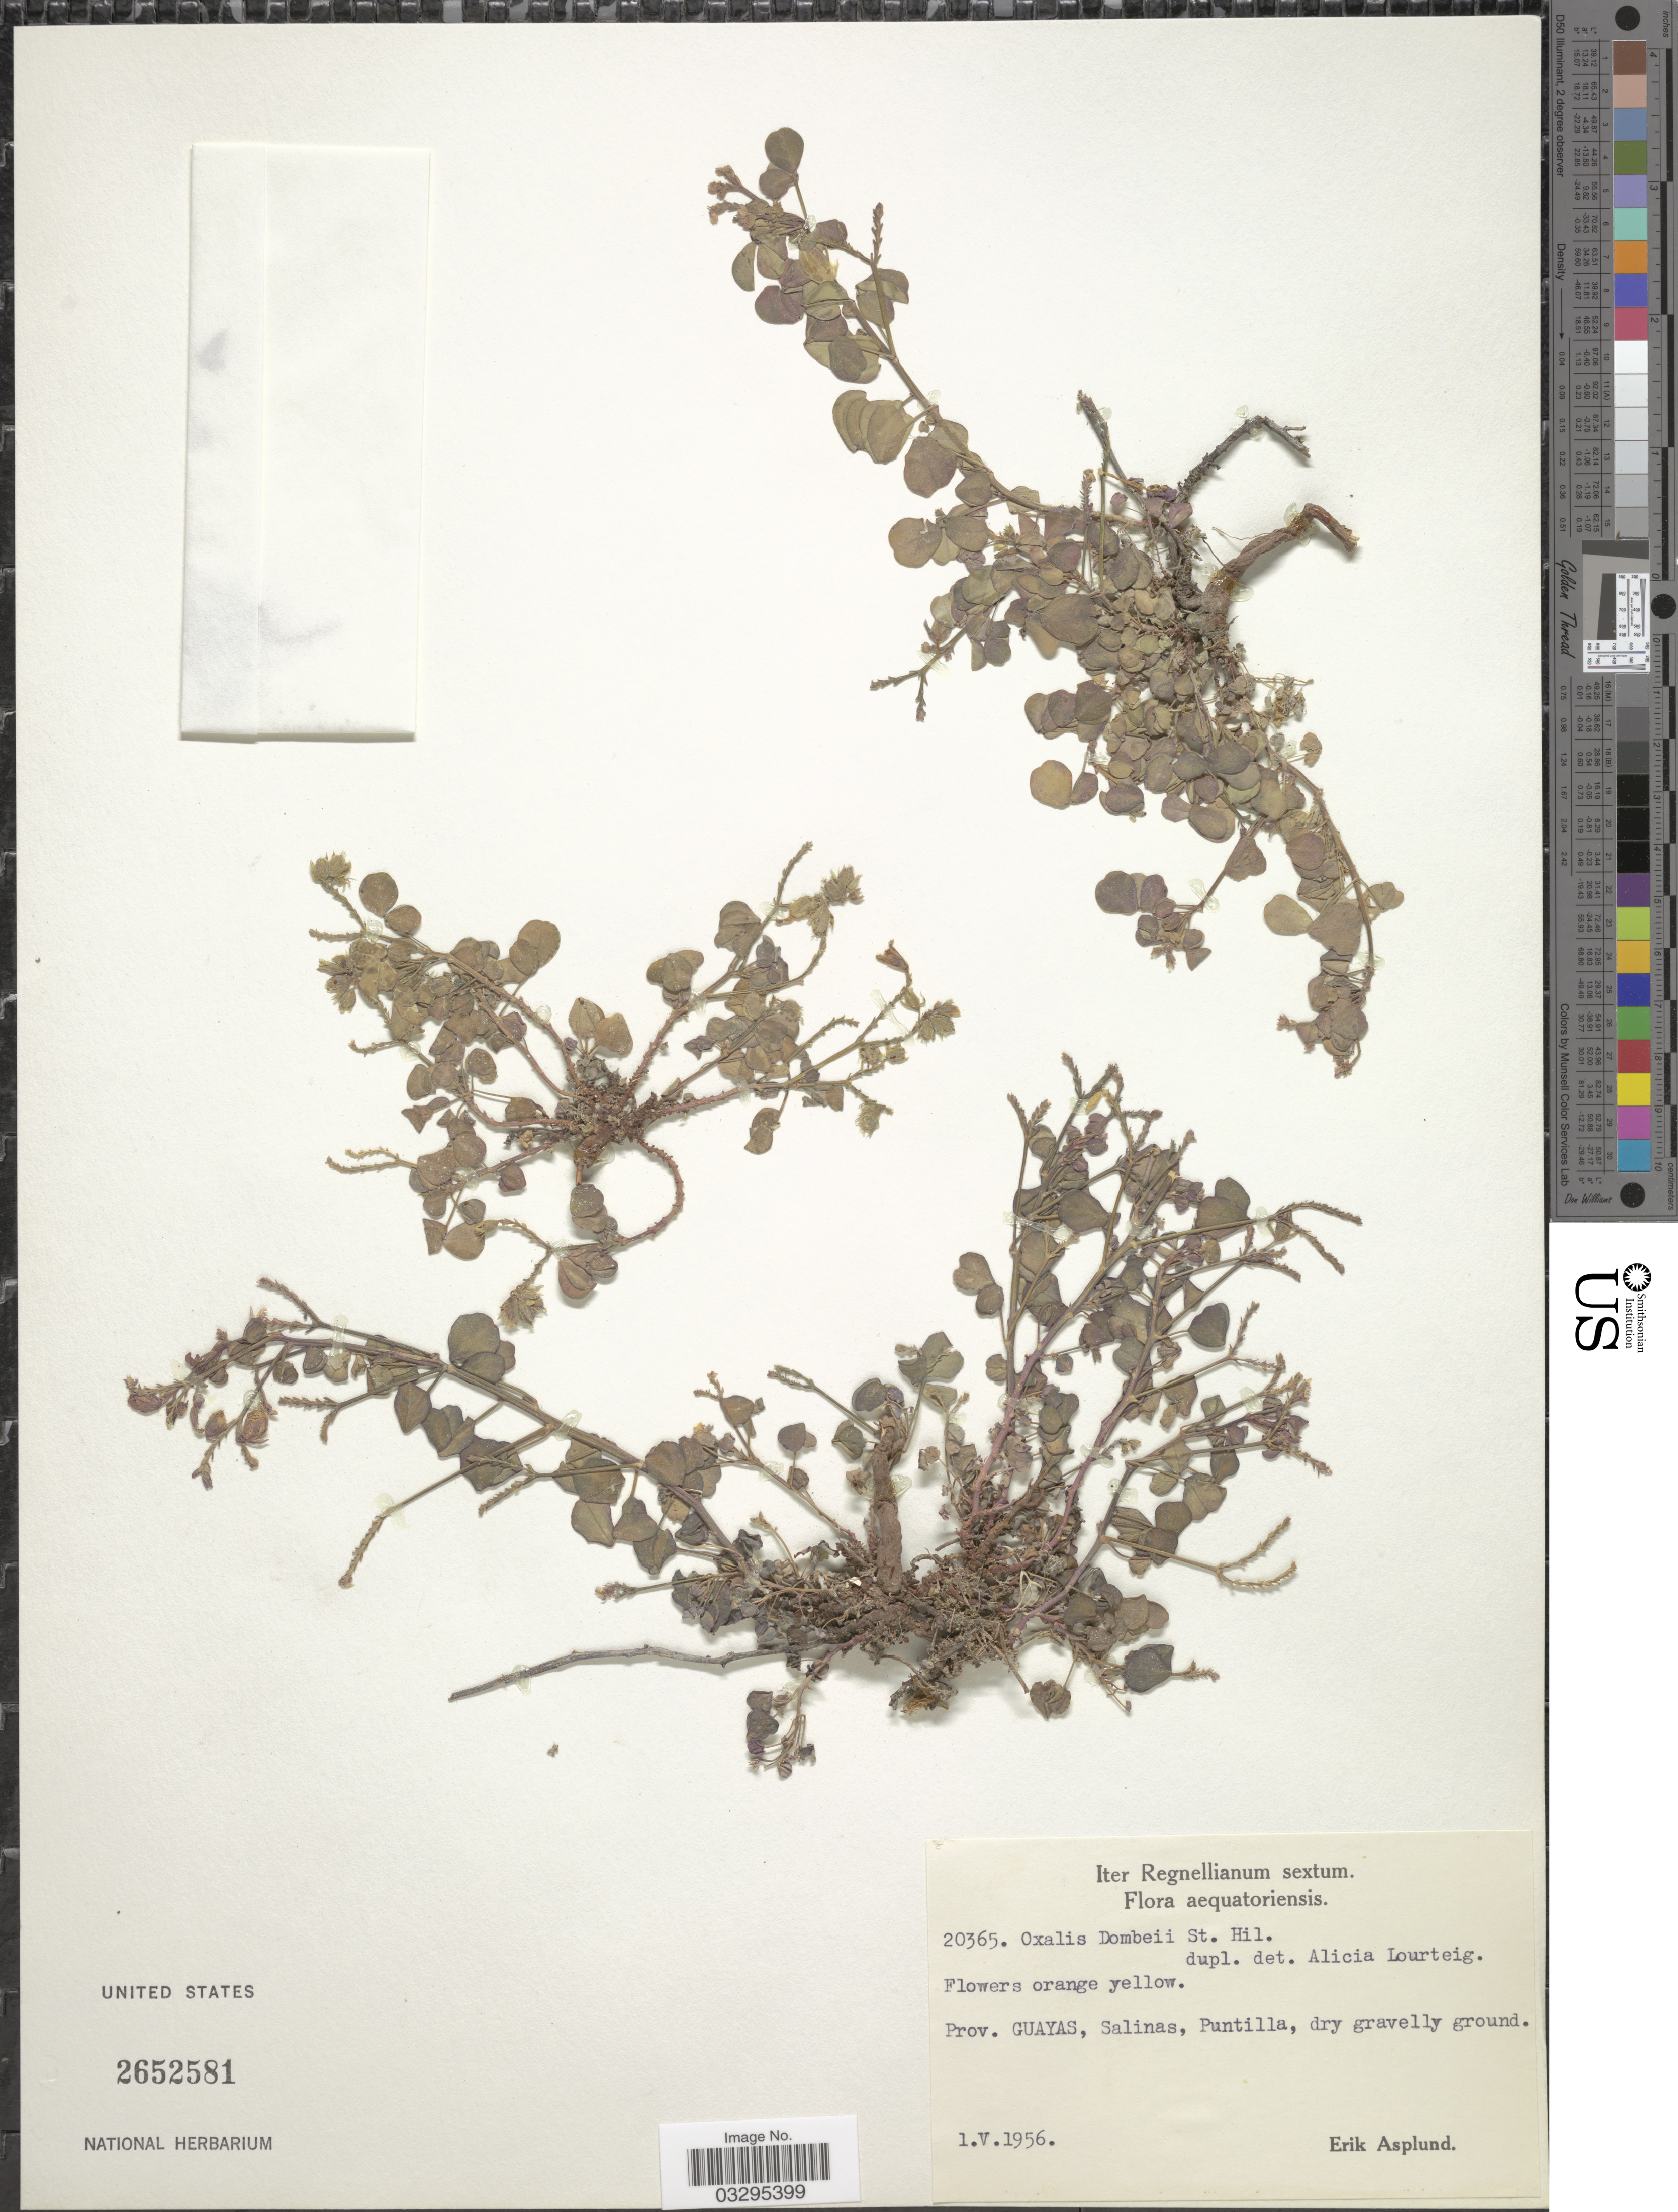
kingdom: Plantae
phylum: Tracheophyta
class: Magnoliopsida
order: Oxalidales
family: Oxalidaceae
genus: Oxalis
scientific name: Oxalis dombeyi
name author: A. St.-Hil.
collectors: E. Asplund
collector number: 20365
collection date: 1956-05-01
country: Ecuador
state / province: Guayas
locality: Salinas, Puntilla.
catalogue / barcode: US 2652581